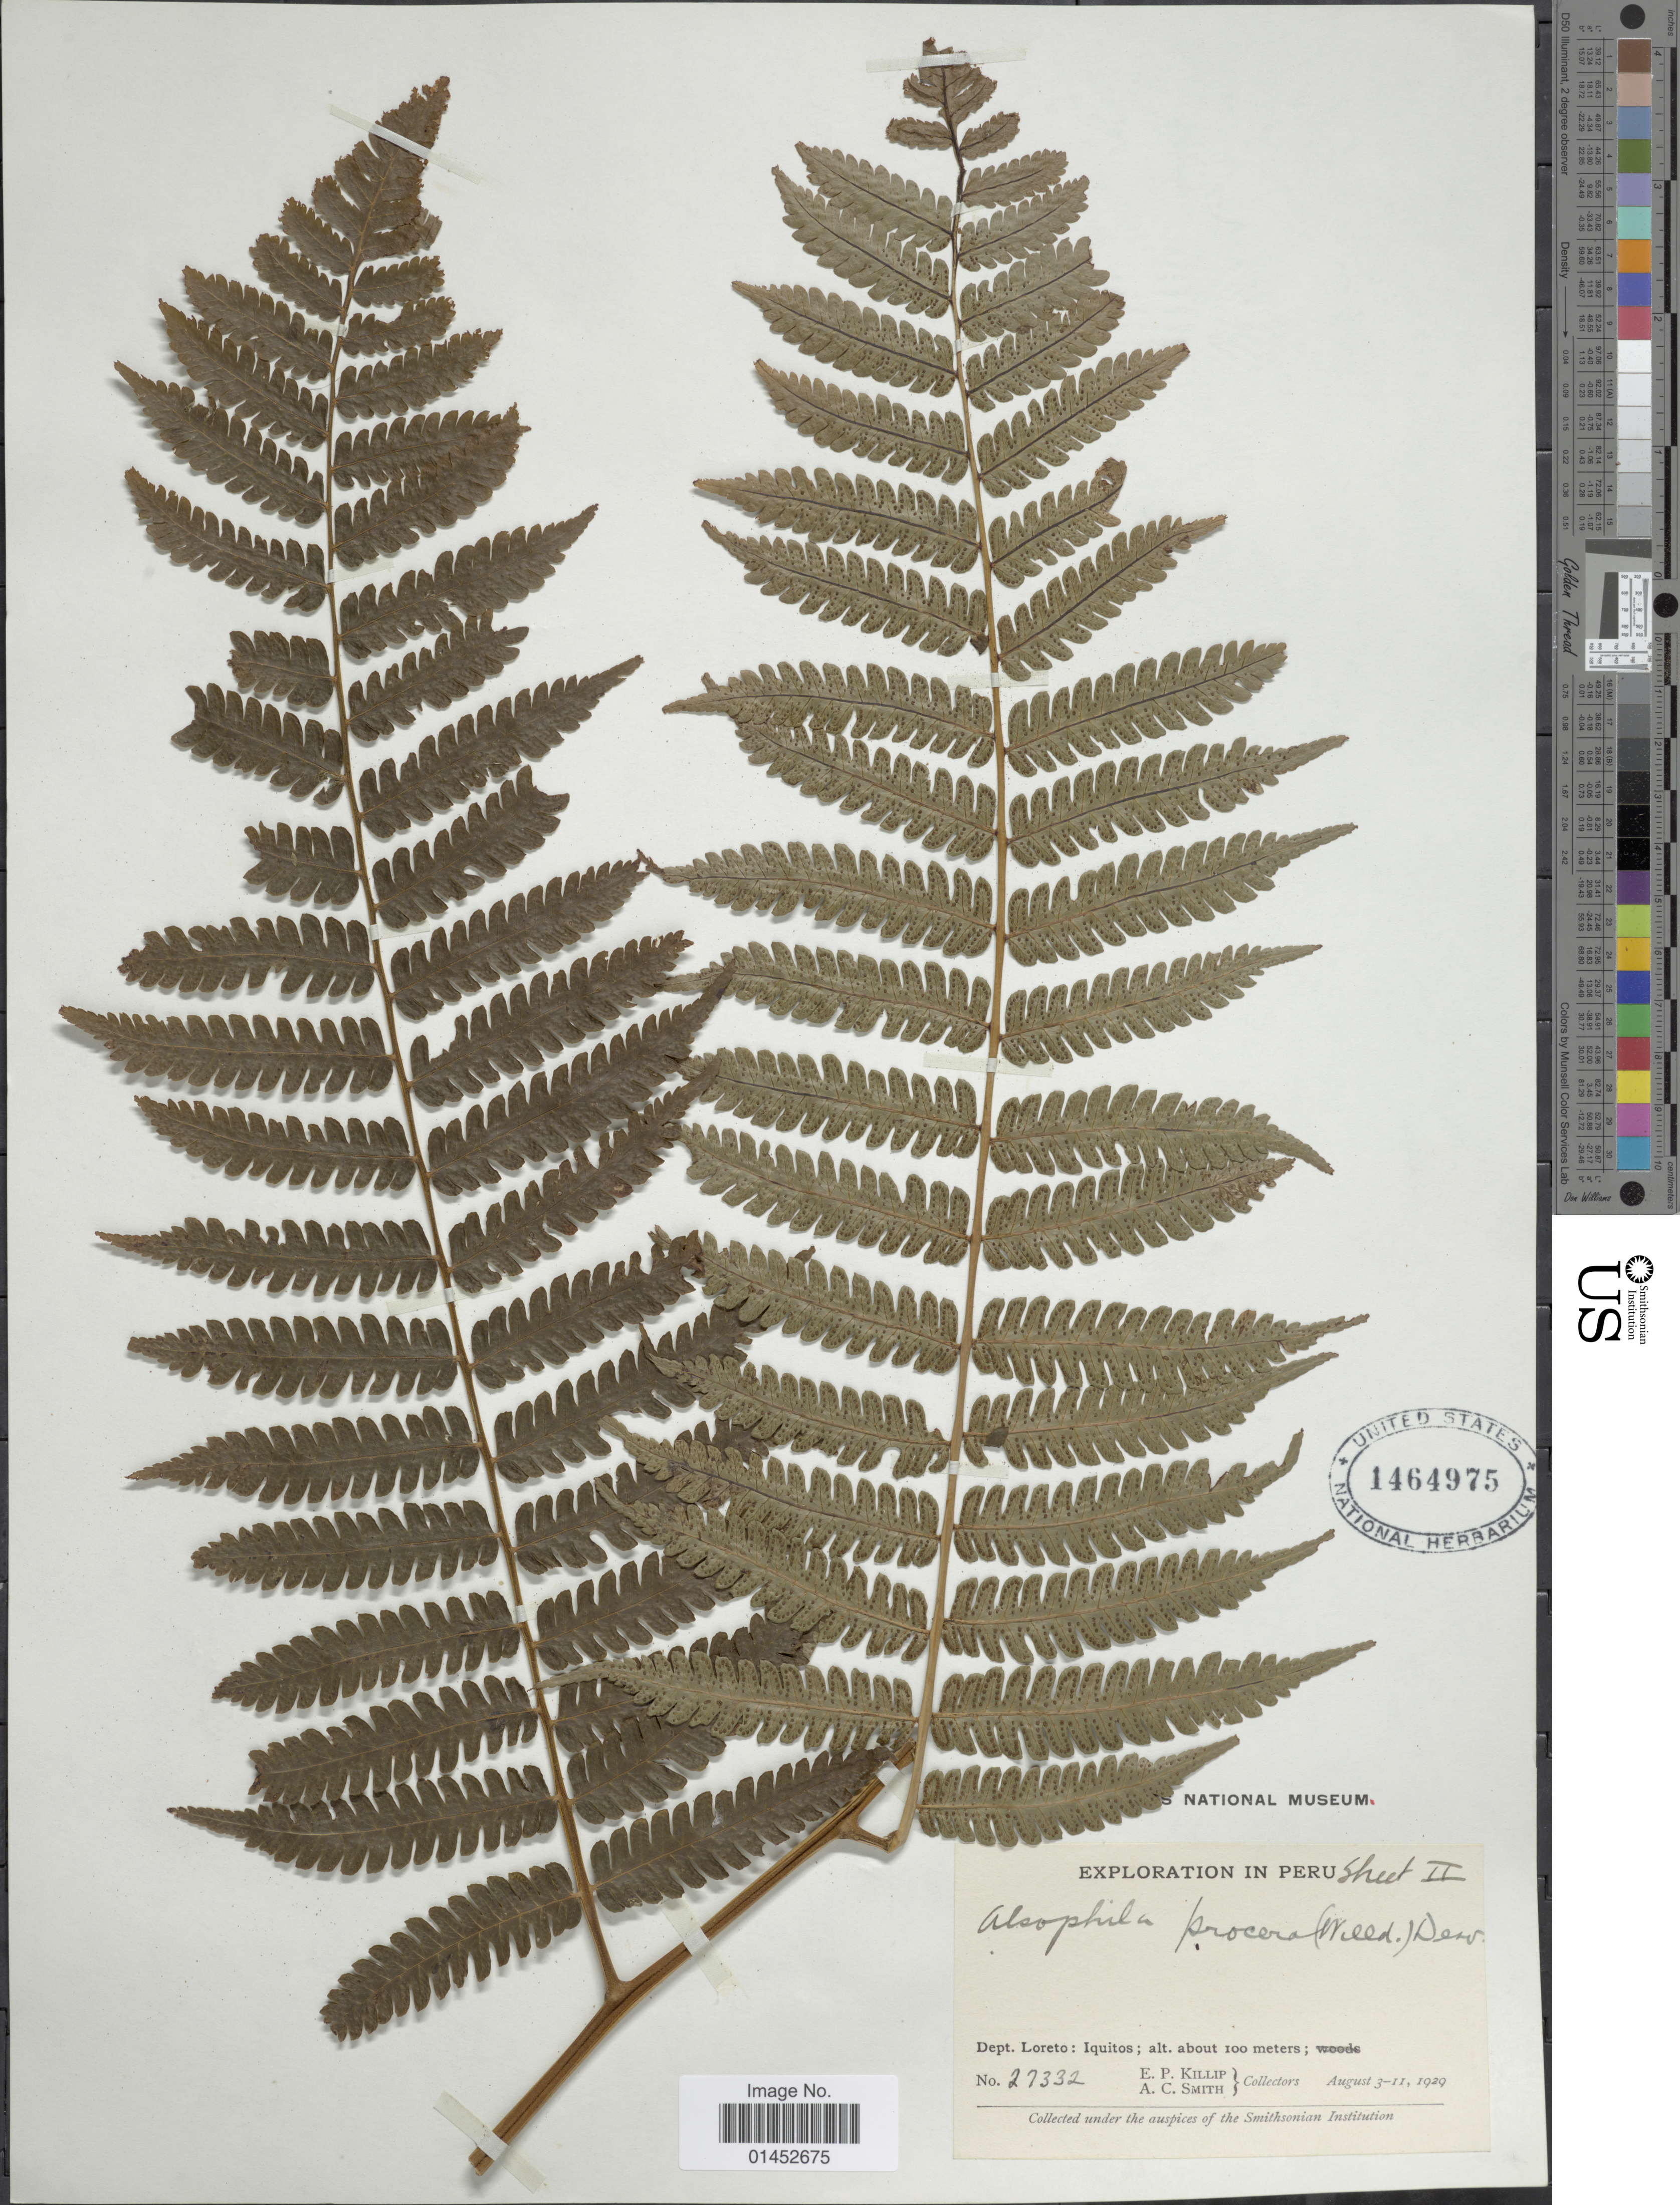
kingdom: Plantae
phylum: Tracheophyta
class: Polypodiopsida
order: Cyatheales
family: Cyatheaceae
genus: Cyathea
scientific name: Cyathea pungens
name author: (Willd.) Domin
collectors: E. P. Killip & A. C. Smith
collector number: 27332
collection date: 1929-08-03/1929-08-11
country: Peru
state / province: Loreto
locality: Dept. LOreto: Iquitos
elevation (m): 100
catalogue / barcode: US 1464975